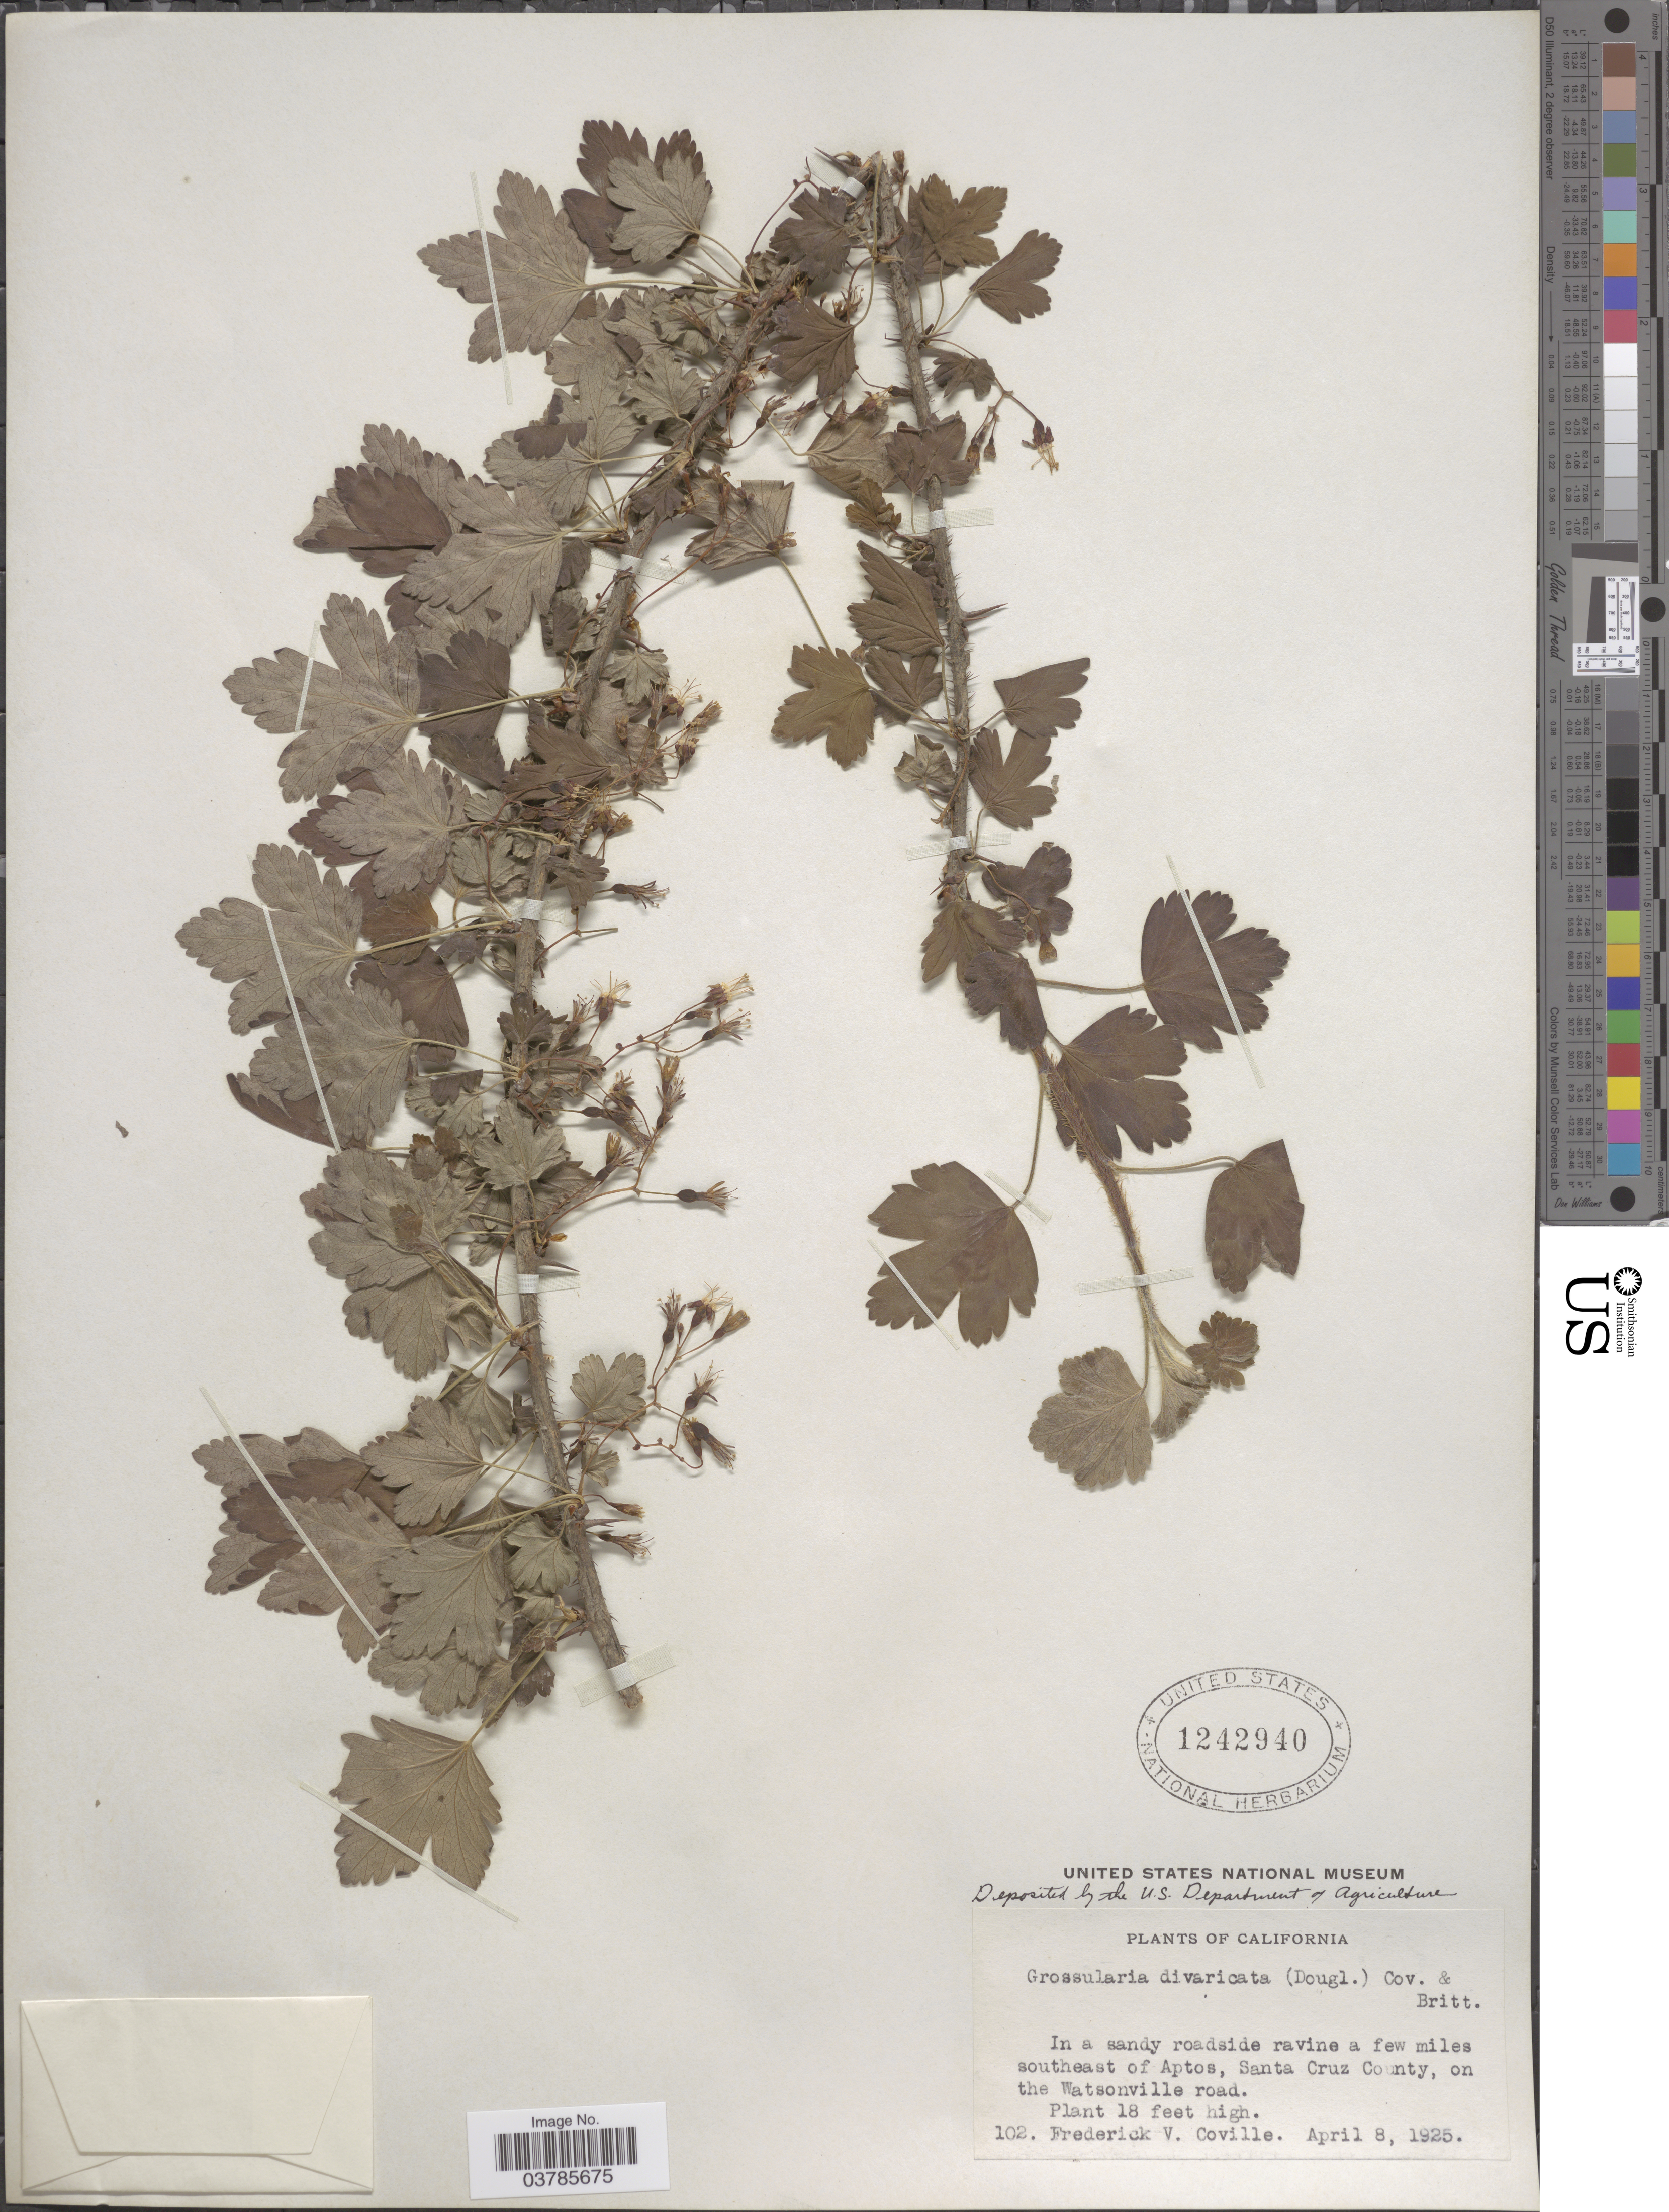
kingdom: Plantae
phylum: Tracheophyta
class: Magnoliopsida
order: Saxifragales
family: Grossulariaceae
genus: Ribes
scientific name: Ribes divaricatum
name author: Douglas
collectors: F. V. Coville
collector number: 102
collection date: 1925-04-08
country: United States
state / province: California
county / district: Santa Cruz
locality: In a sandy roadside ravine a few miles southeast of Aptos, Santa Cruz County, on the Watsonville road.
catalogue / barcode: US 1242940